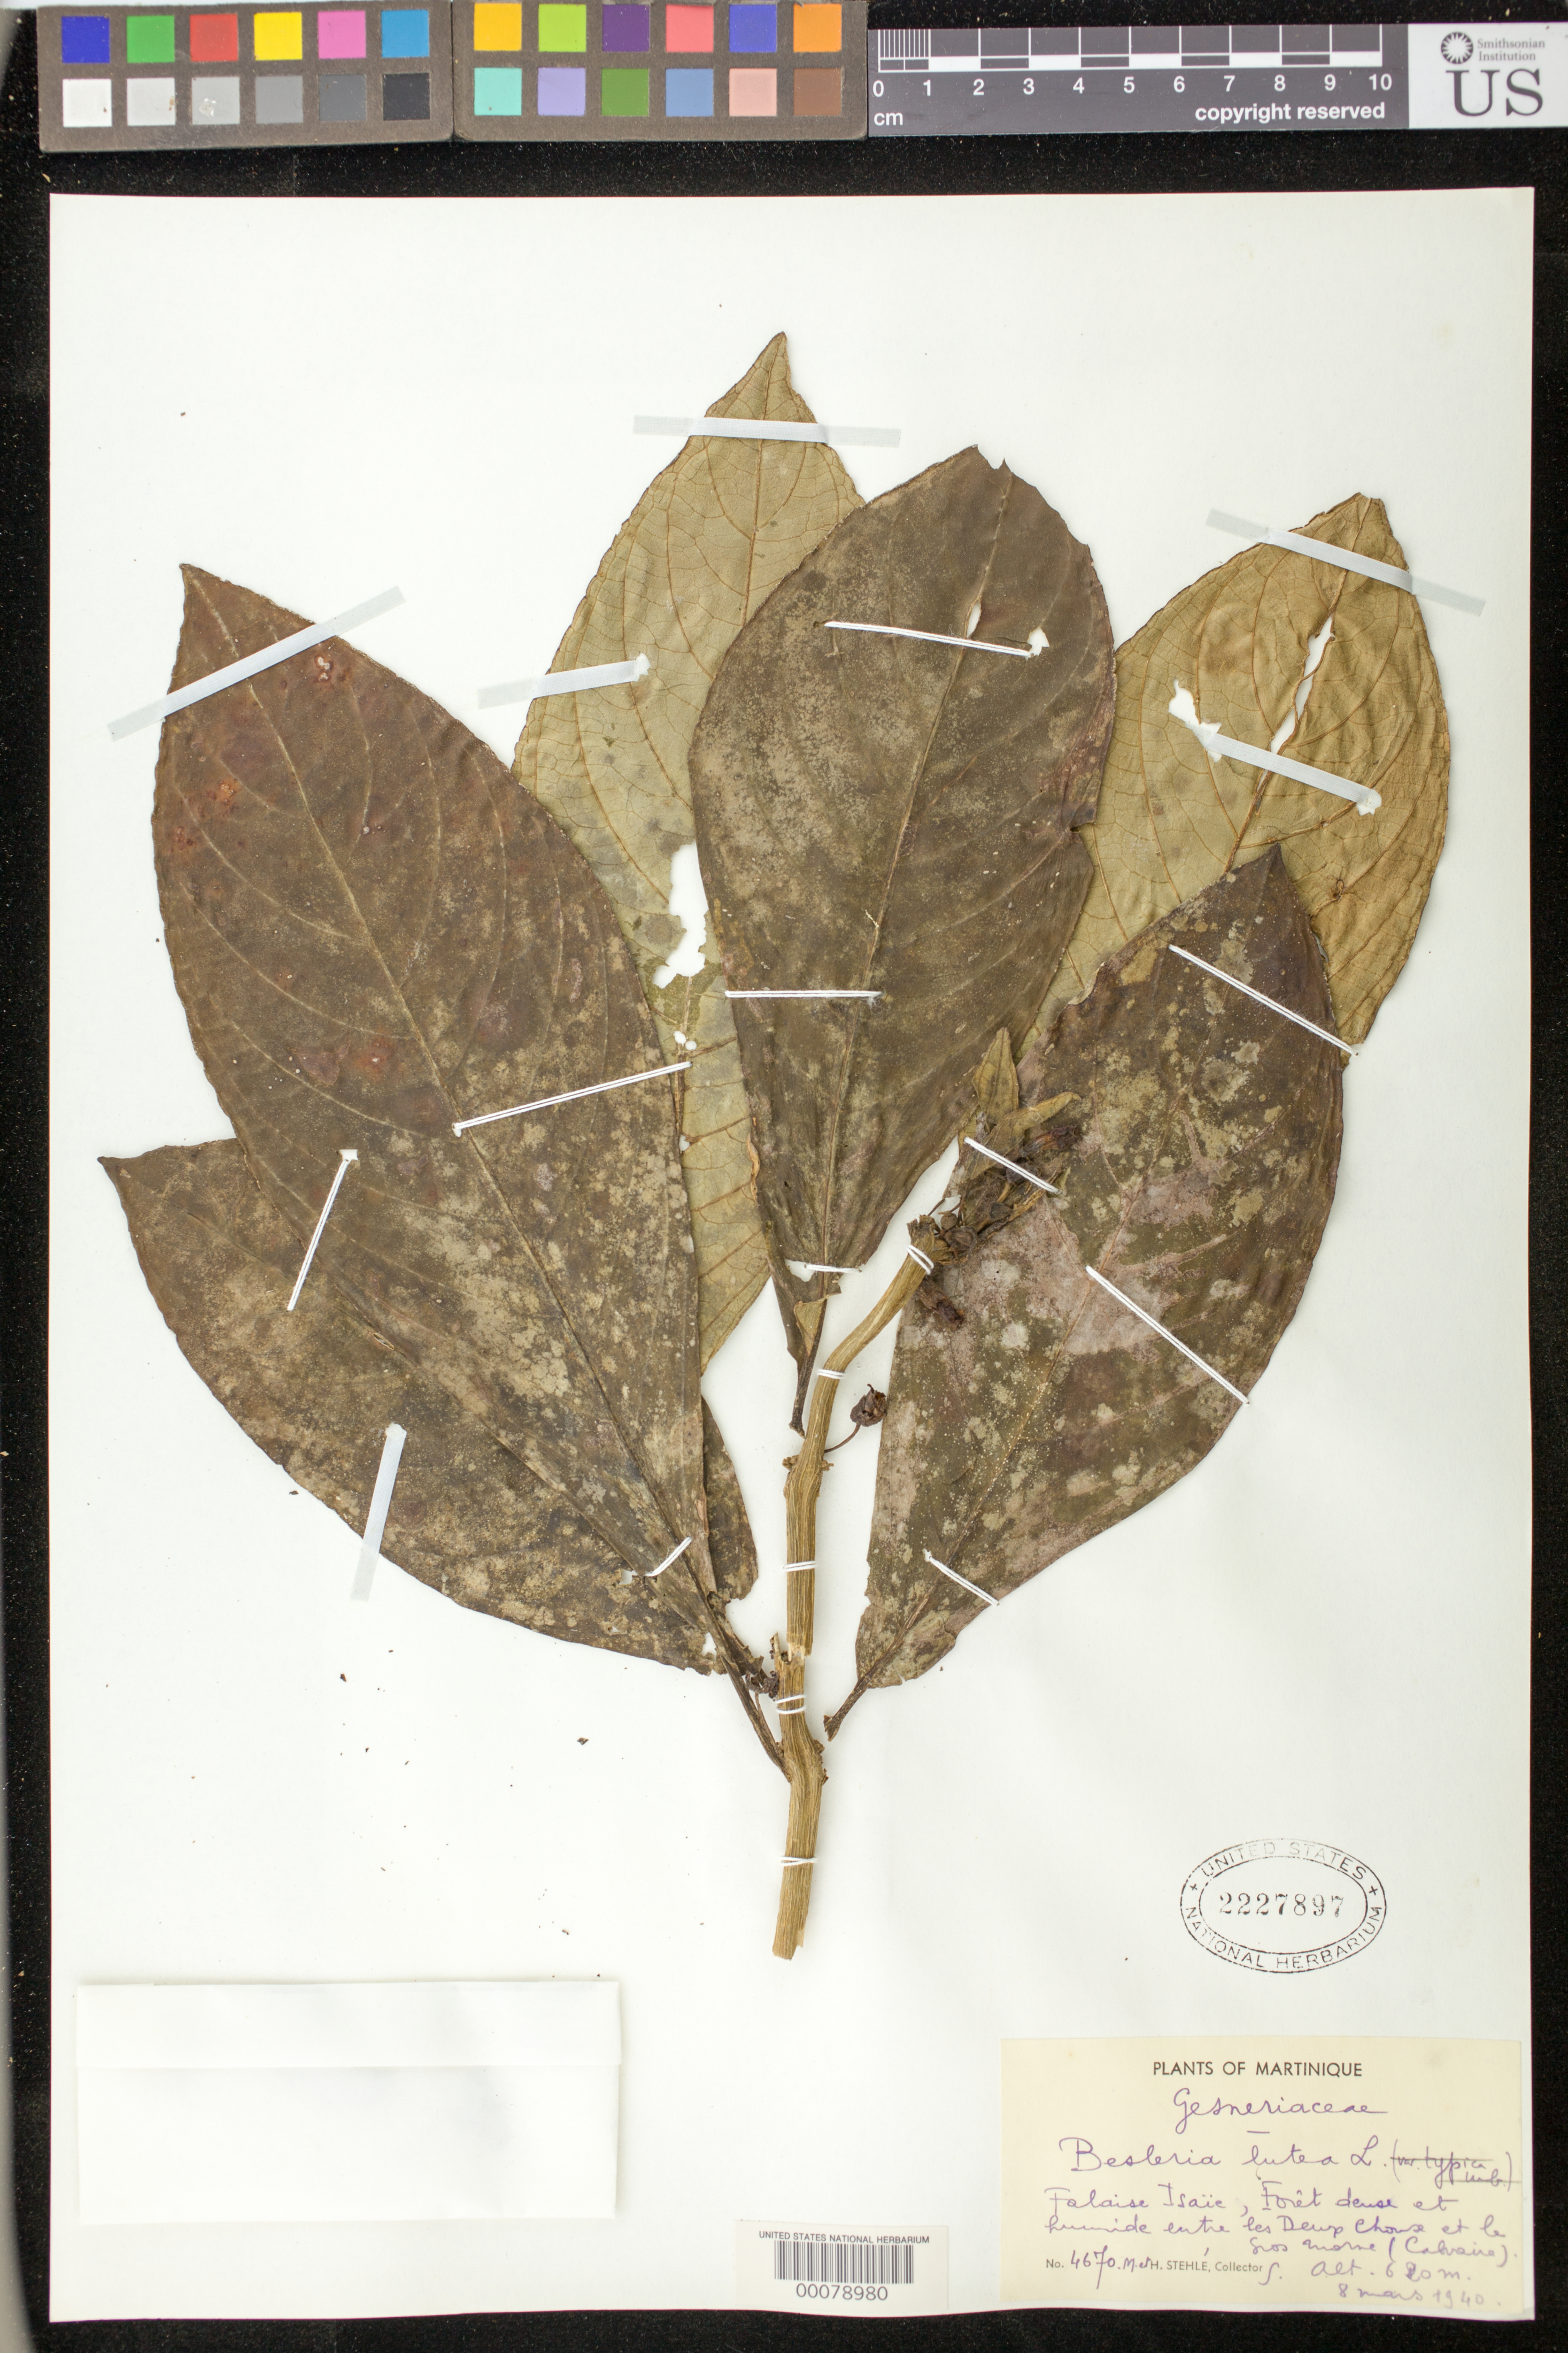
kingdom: Plantae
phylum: Tracheophyta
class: Magnoliopsida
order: Lamiales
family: Gesneriaceae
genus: Besleria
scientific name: Besleria lutea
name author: L.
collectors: M. Stehlé & H. Stehlé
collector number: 4670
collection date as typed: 08 Mar 1940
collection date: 1940-03-08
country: Martinique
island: Martinique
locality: Falaise Isaie, between Deux Chouse and Gros Morne (Calvaire)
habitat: Dense, humid forest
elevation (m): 620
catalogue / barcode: US 2227897